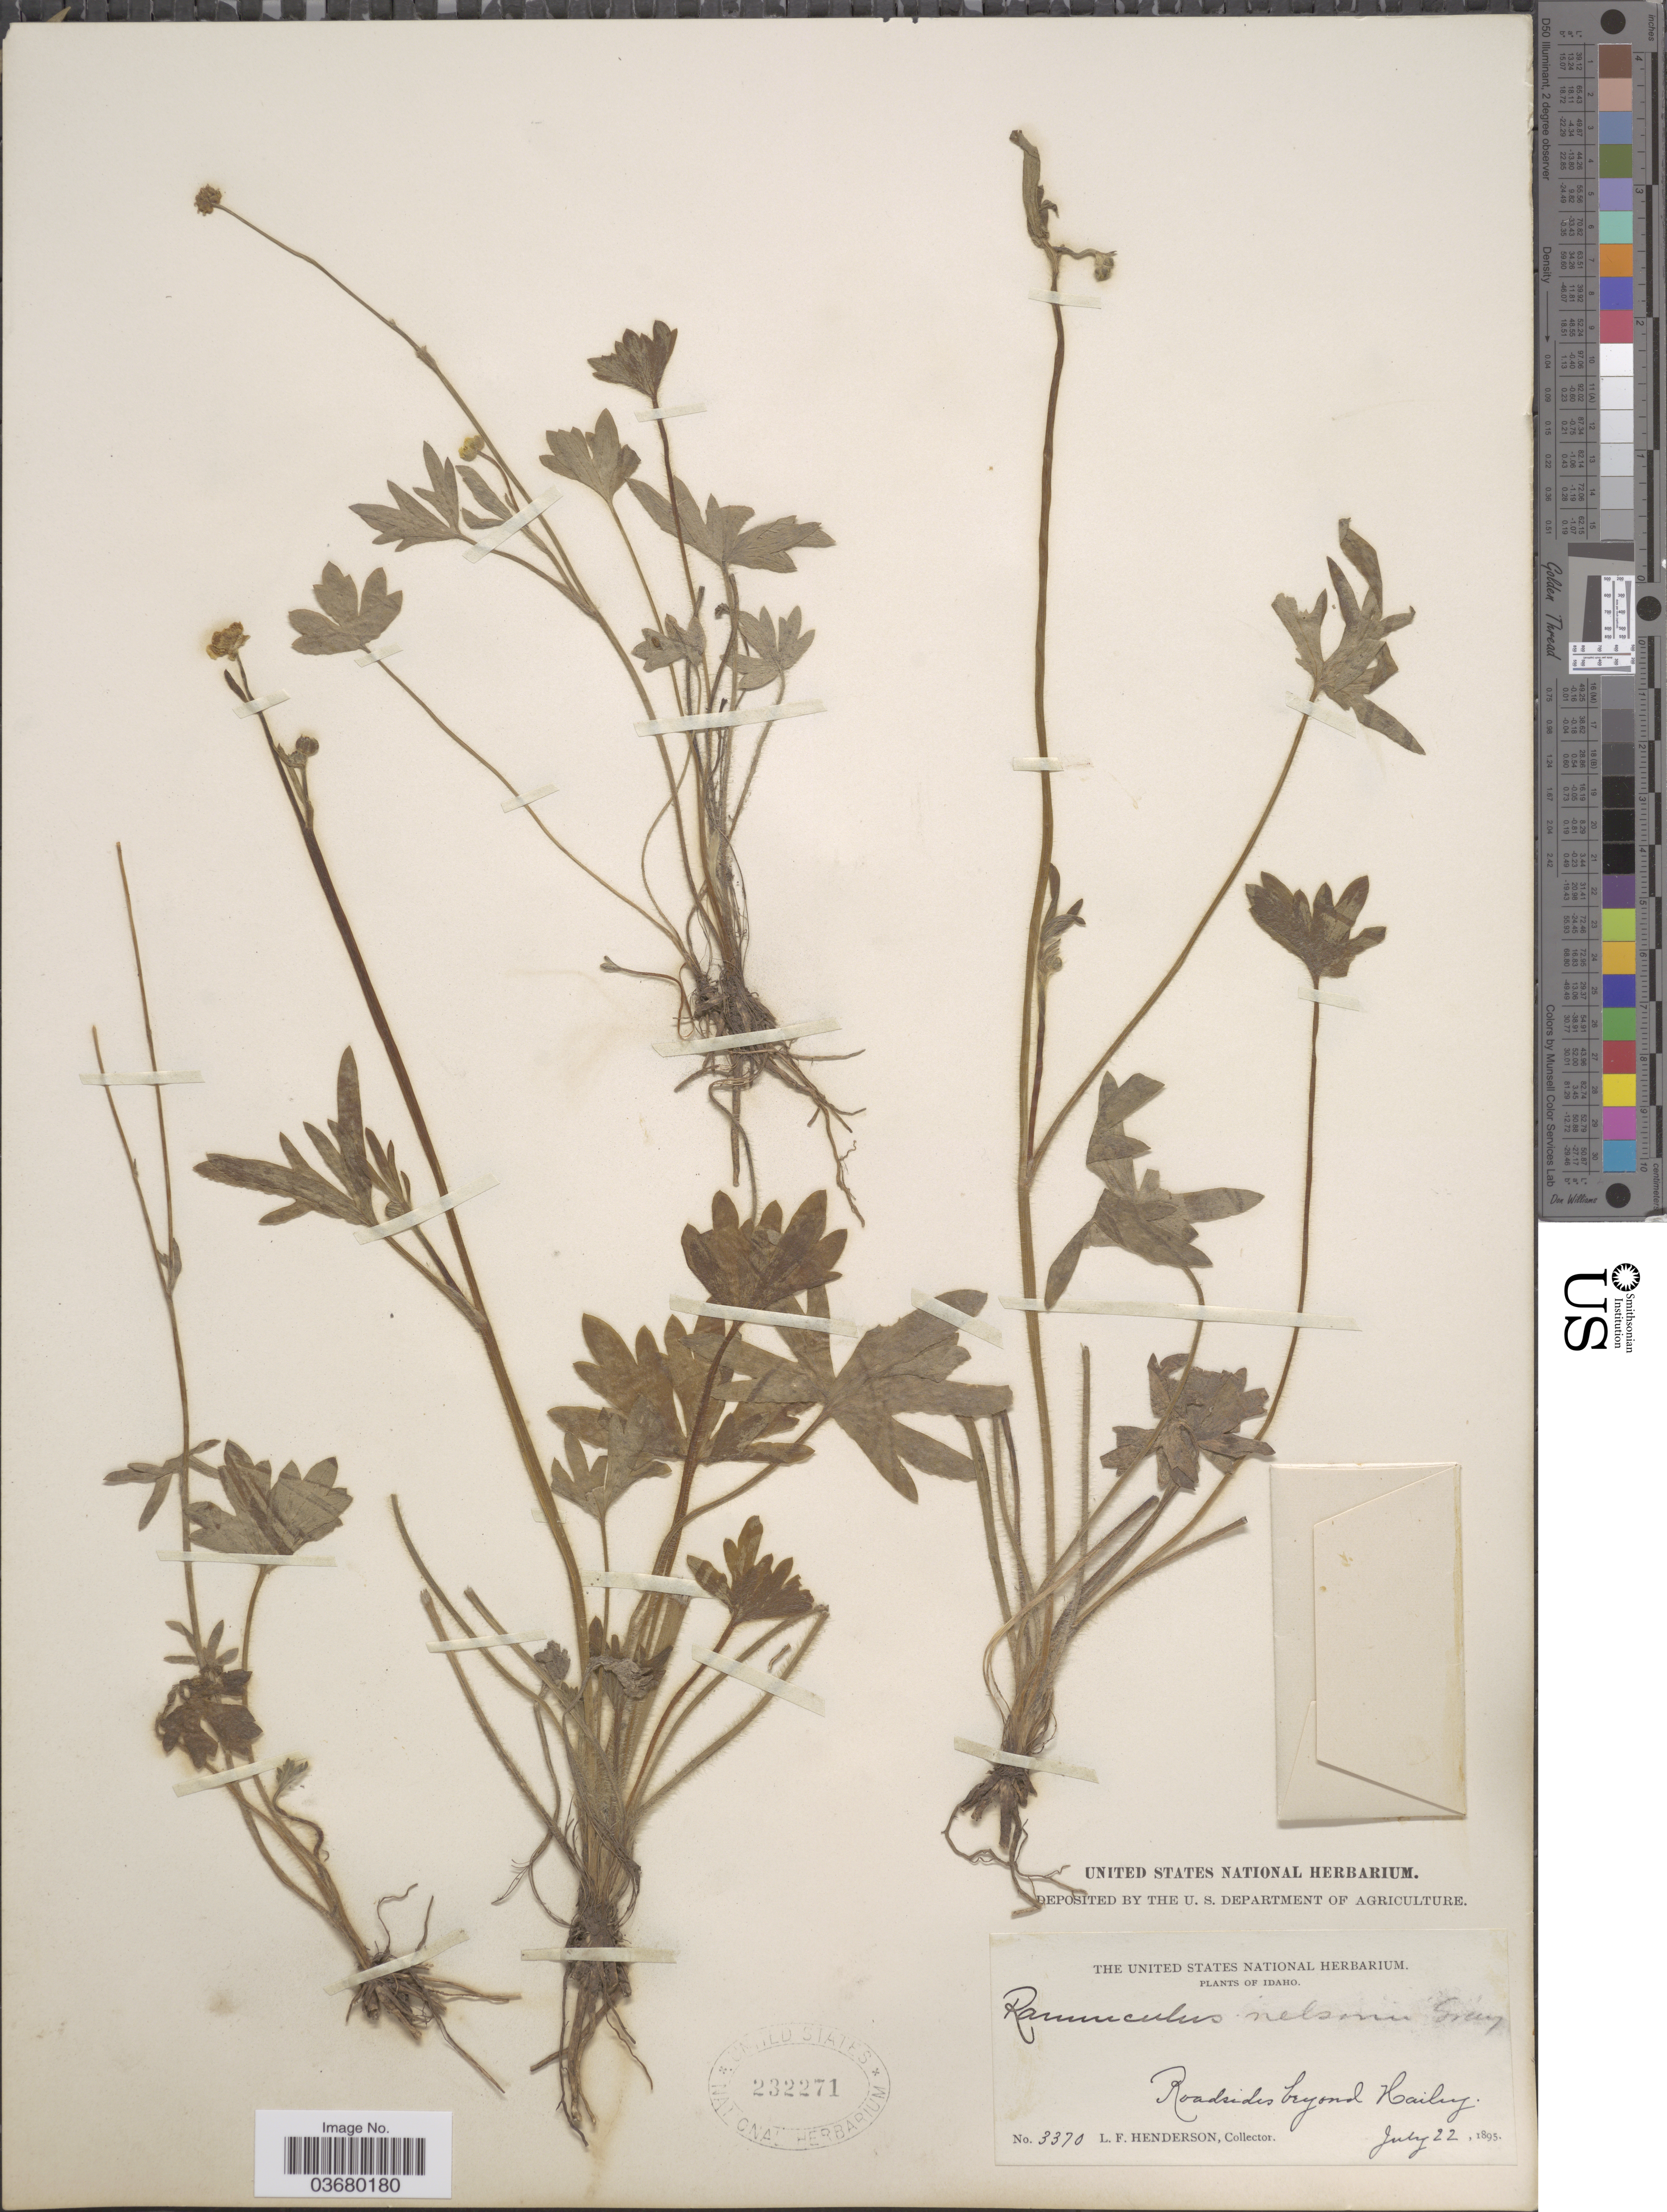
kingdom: Plantae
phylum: Tracheophyta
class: Magnoliopsida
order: Ranunculales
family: Ranunculaceae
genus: Ranunculus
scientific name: Ranunculus bongardii var. tenellus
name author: (A. Gray) Greene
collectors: L. Henderson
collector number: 3370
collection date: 1895-07-22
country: United States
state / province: Idaho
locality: Roadsides beyond Hailey.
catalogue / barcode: US 232271